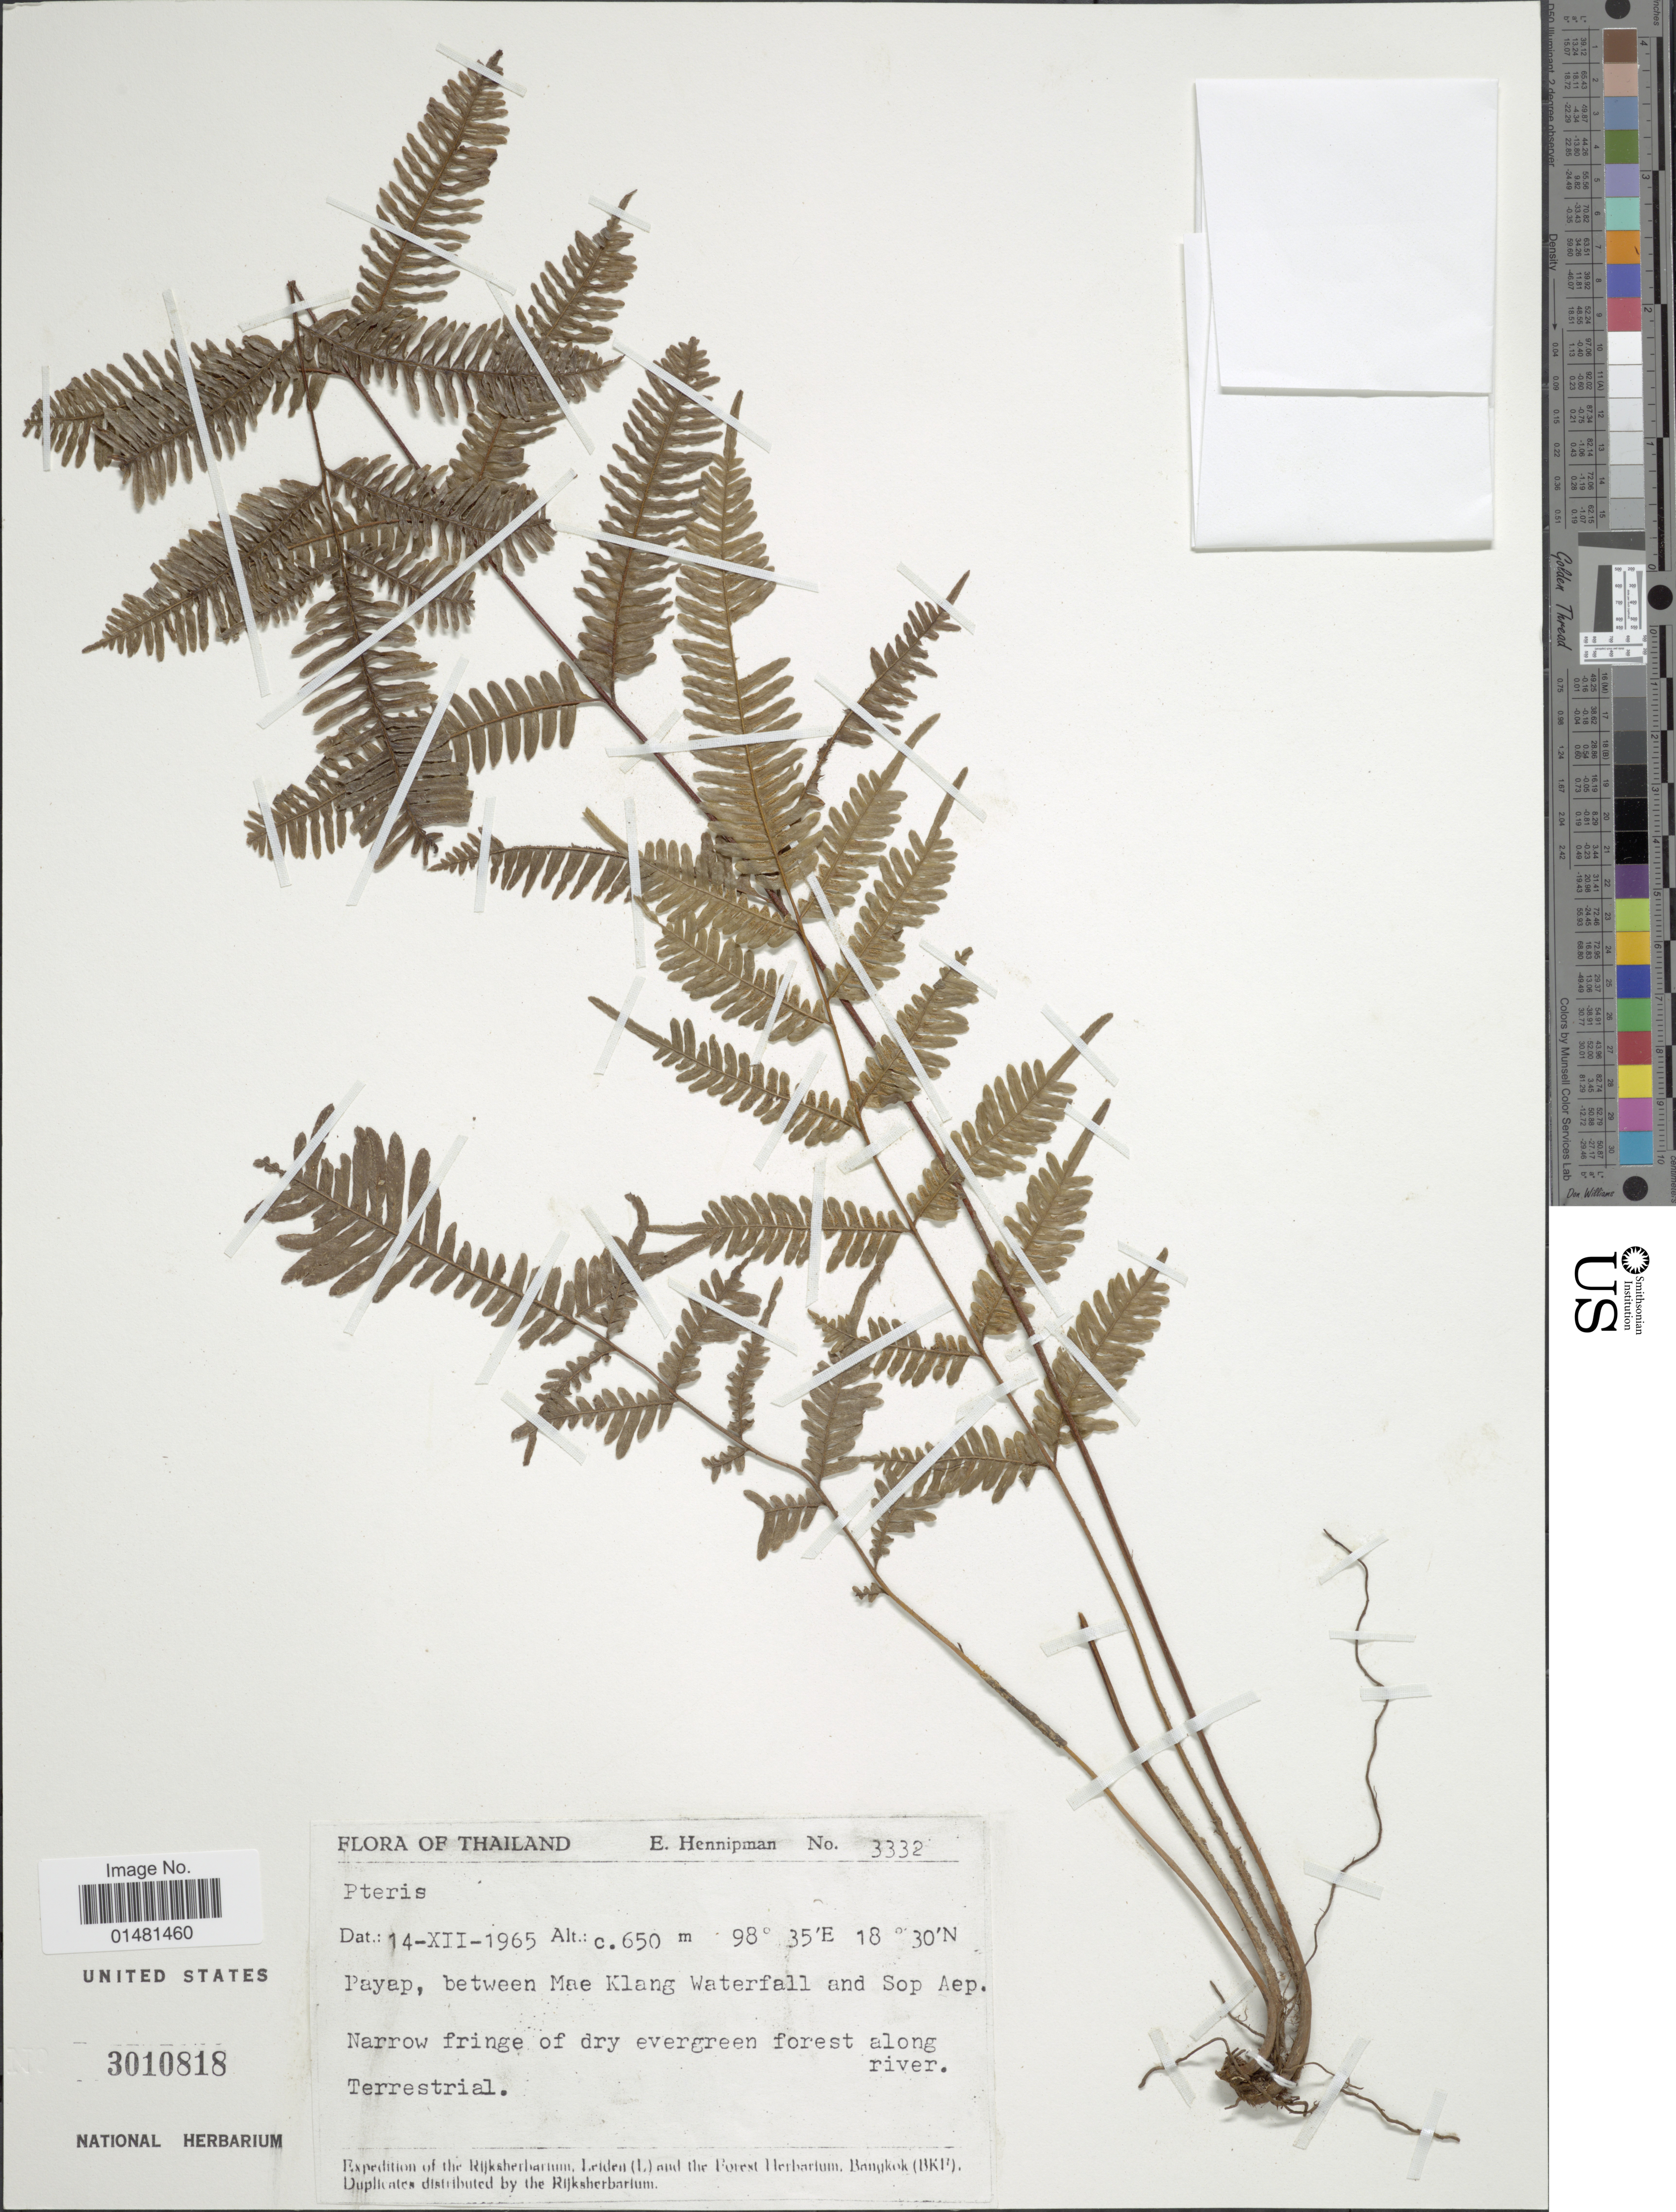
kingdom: Plantae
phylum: Tracheophyta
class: Polypodiopsida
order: Polypodiales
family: Pteridaceae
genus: Pteris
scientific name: Pteris sp.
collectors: E. Hennipman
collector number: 3332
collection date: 1965-12-14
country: Thailand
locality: Payap, between Mae Klang Waterfall and Sop Aep. Narrow fringe of dry evergreen forest along river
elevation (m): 650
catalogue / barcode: US 3010818